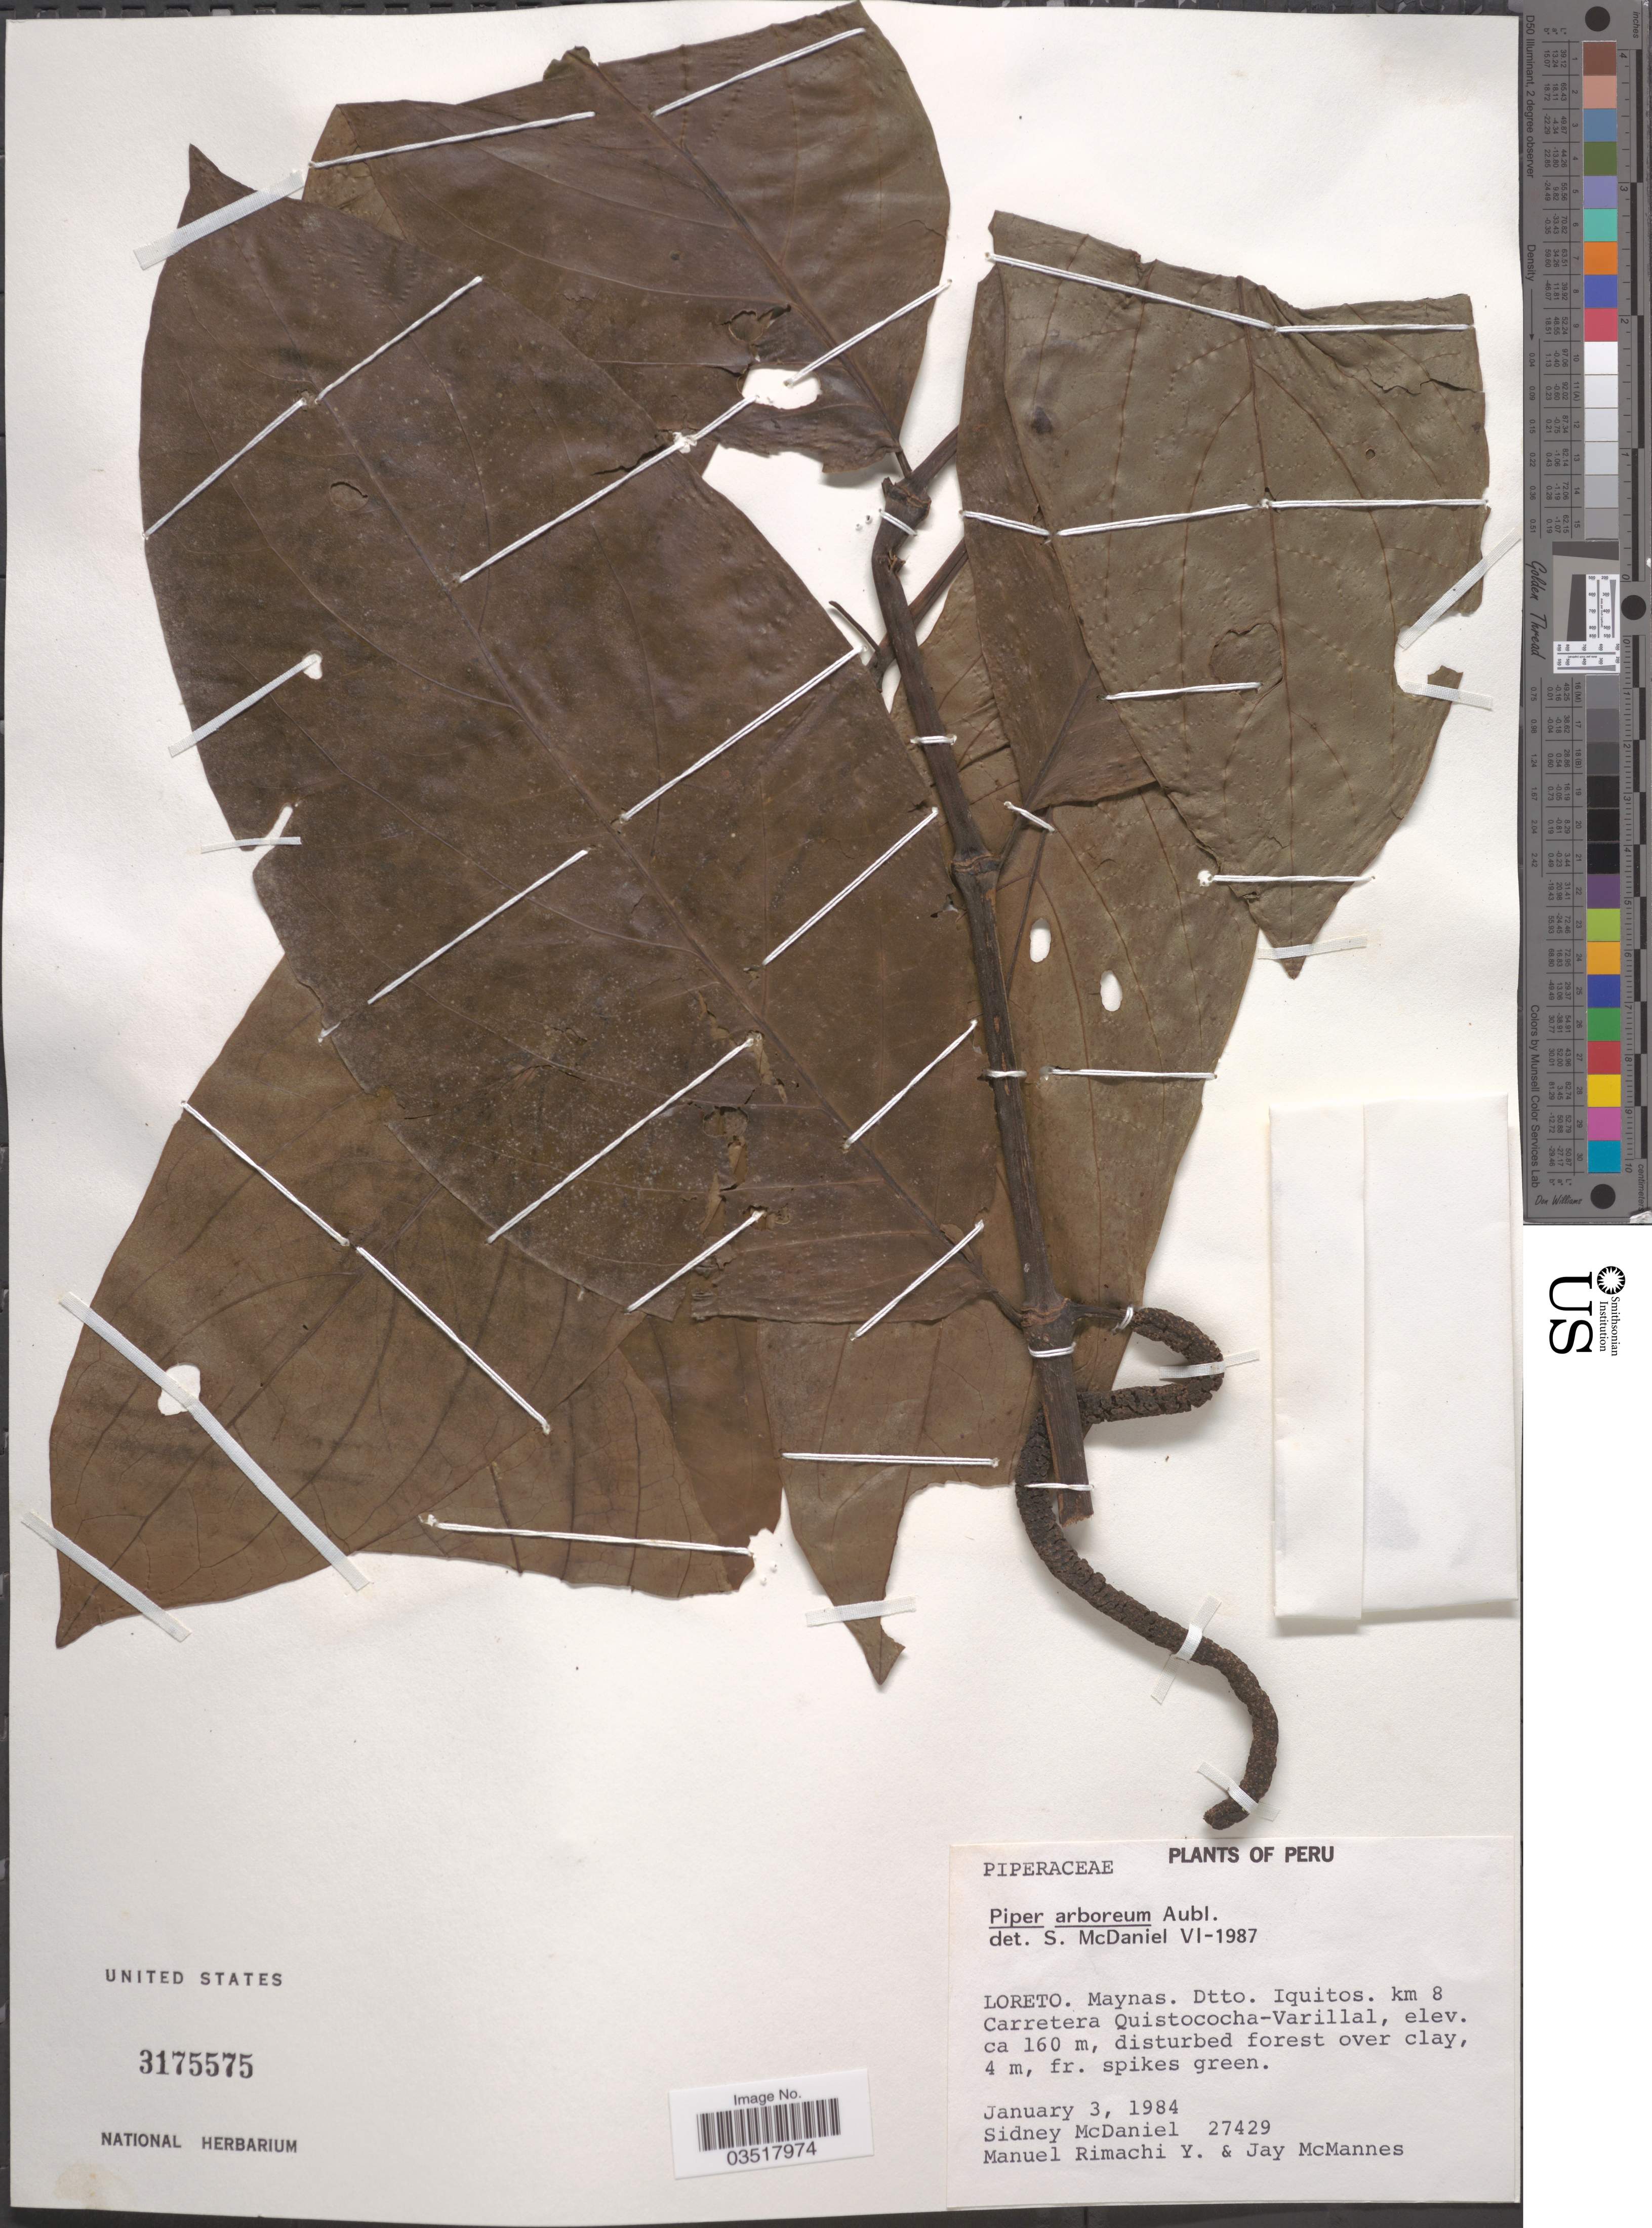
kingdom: Plantae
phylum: Tracheophyta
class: Magnoliopsida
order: Piperales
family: Piperaceae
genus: Piper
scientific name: Piper arboreum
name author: Aubl.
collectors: S. McDaniel, M. Rimachi Y. & J. McMannes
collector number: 27429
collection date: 1984-01-03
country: Peru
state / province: Loreto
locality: Maynas. Dtto. Iquitos. km 8 Carretera Quistococha-Varillal.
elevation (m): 160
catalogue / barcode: US 3175575